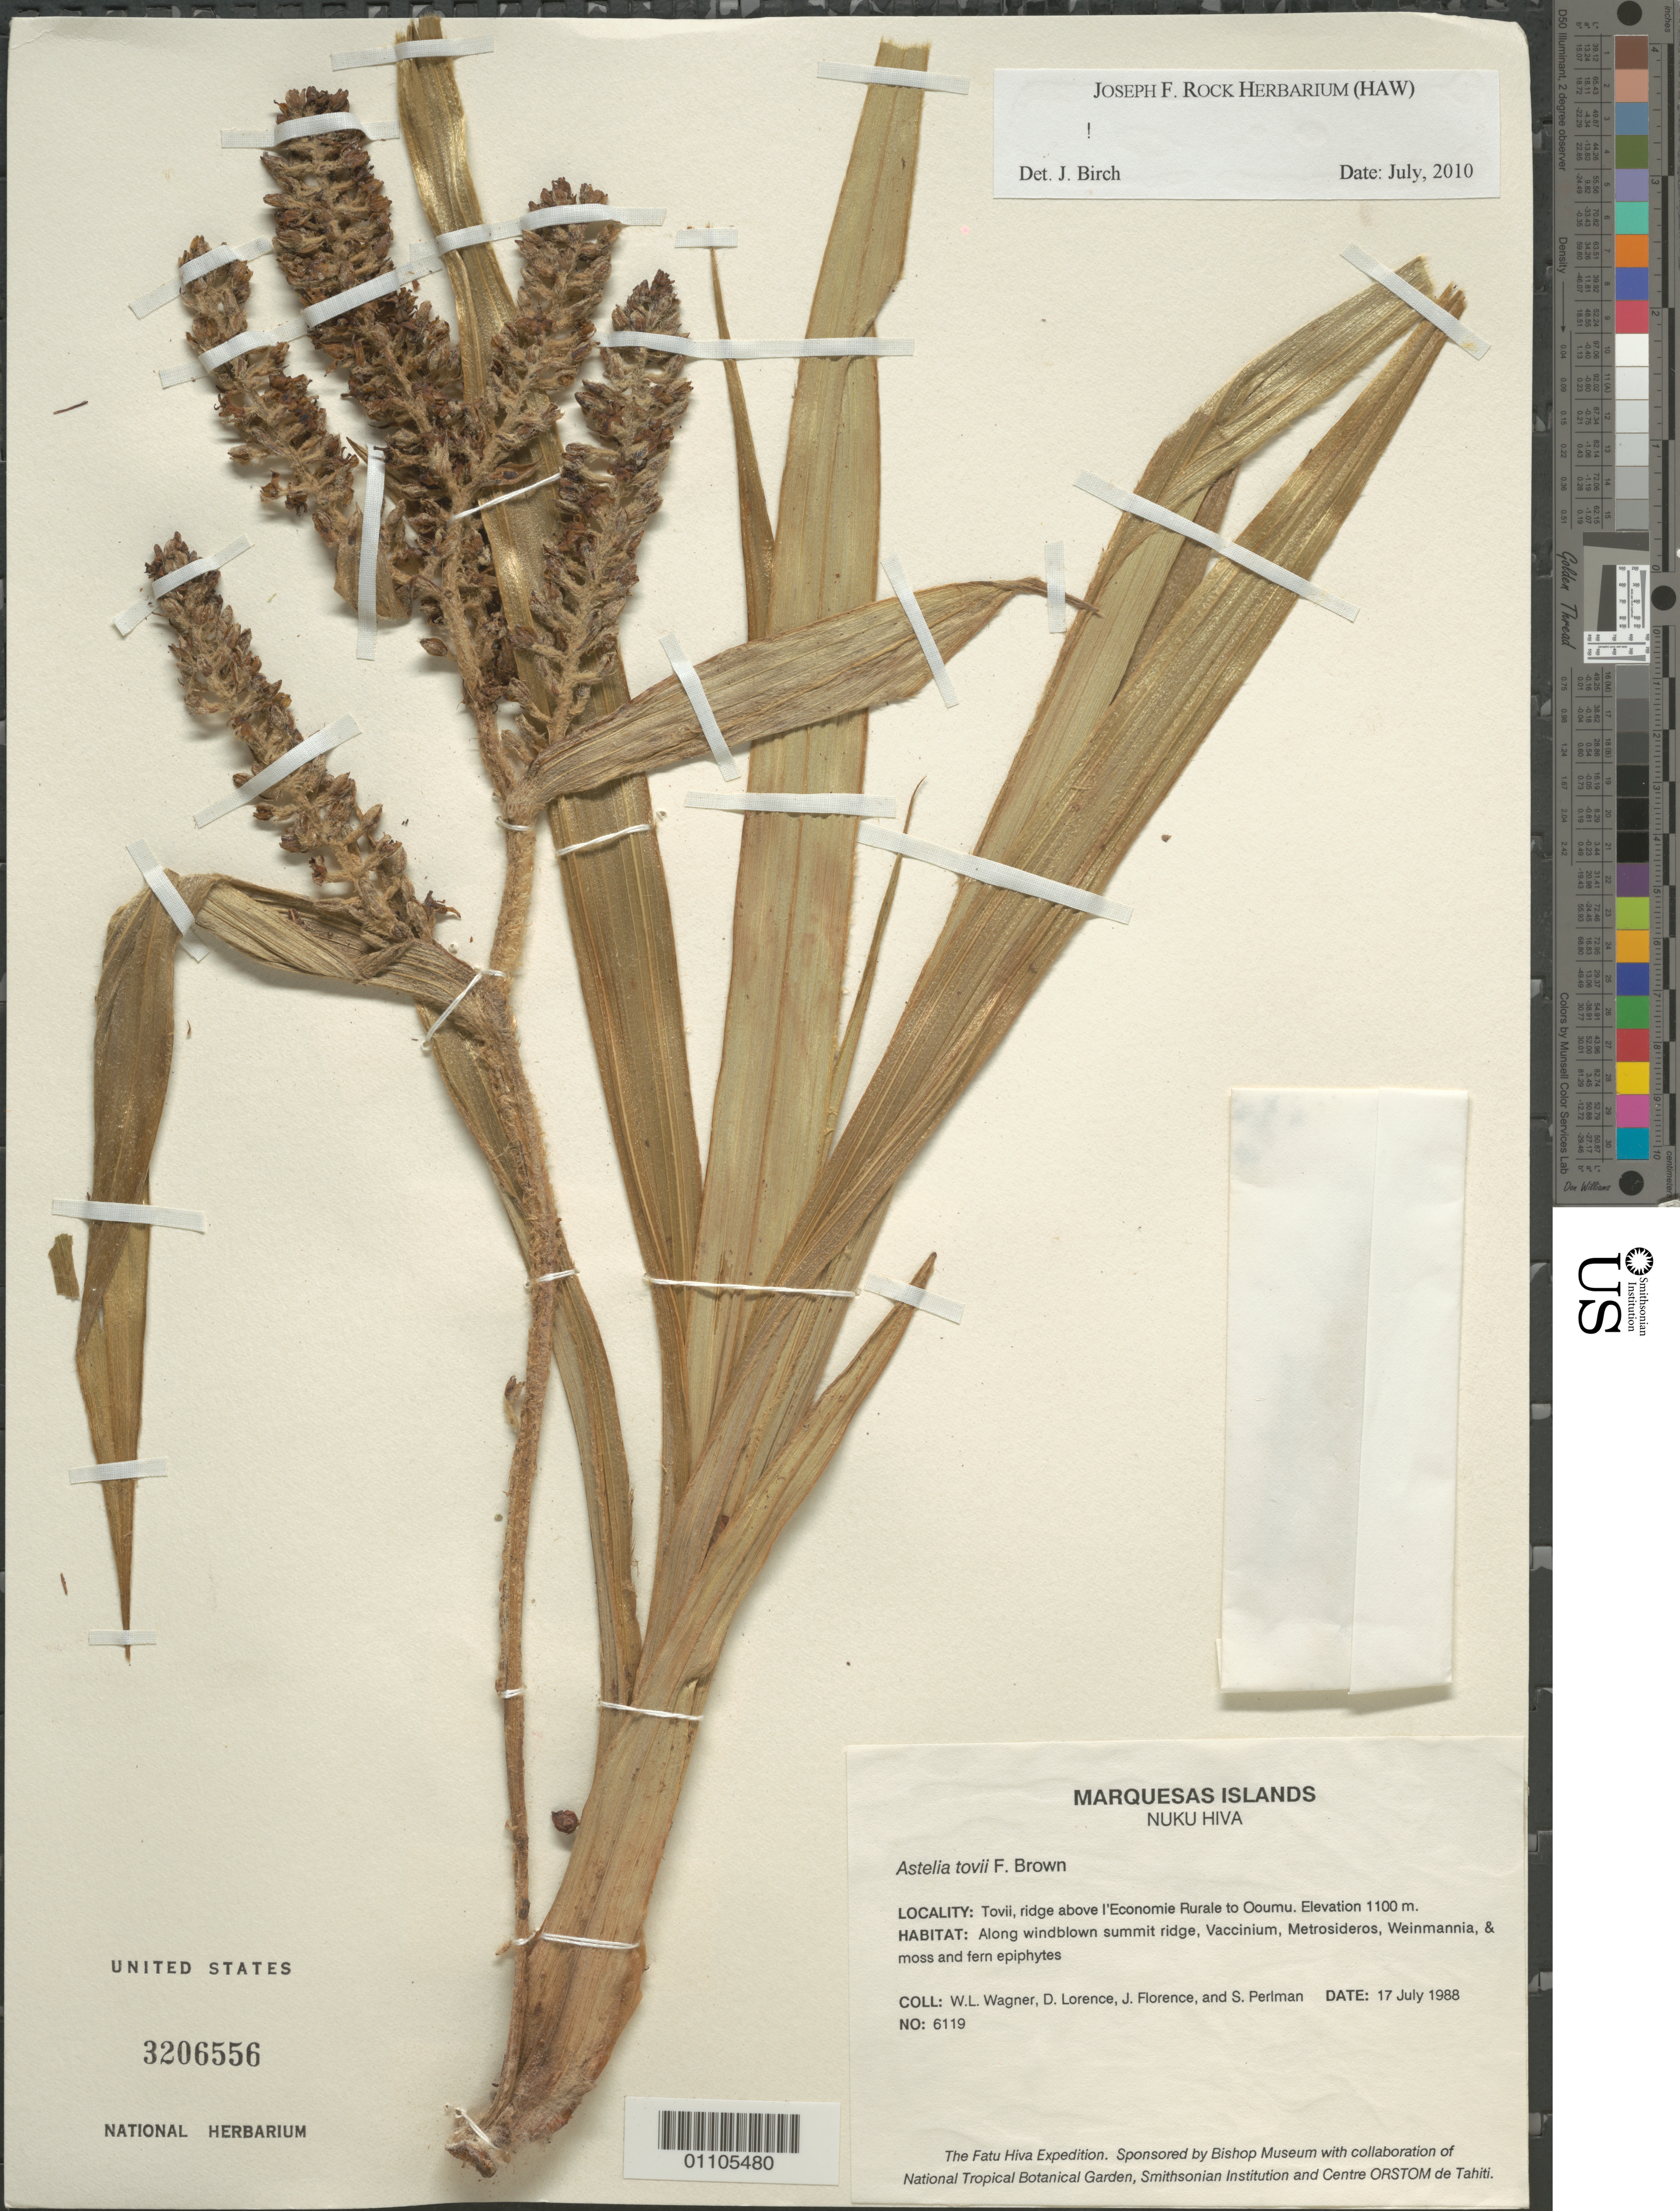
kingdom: Plantae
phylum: Tracheophyta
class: Liliopsida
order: Asparagales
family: Asteliaceae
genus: Astelia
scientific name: Astelia tovii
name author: F. Br.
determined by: Birch, J.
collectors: W. L. Wagner, D. Lorence, J. Florence & S. P. Perlman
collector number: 6119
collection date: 1988-07-17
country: French Polynesia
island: Nuku Hiva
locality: Toovii, ridge above l'Economie Rurale to Ooumu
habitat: Along windblown summit ridge, Vaccinium, Metrosideros, Weinmannia, & moss and fern epiphytes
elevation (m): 1100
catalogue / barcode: US 3206556